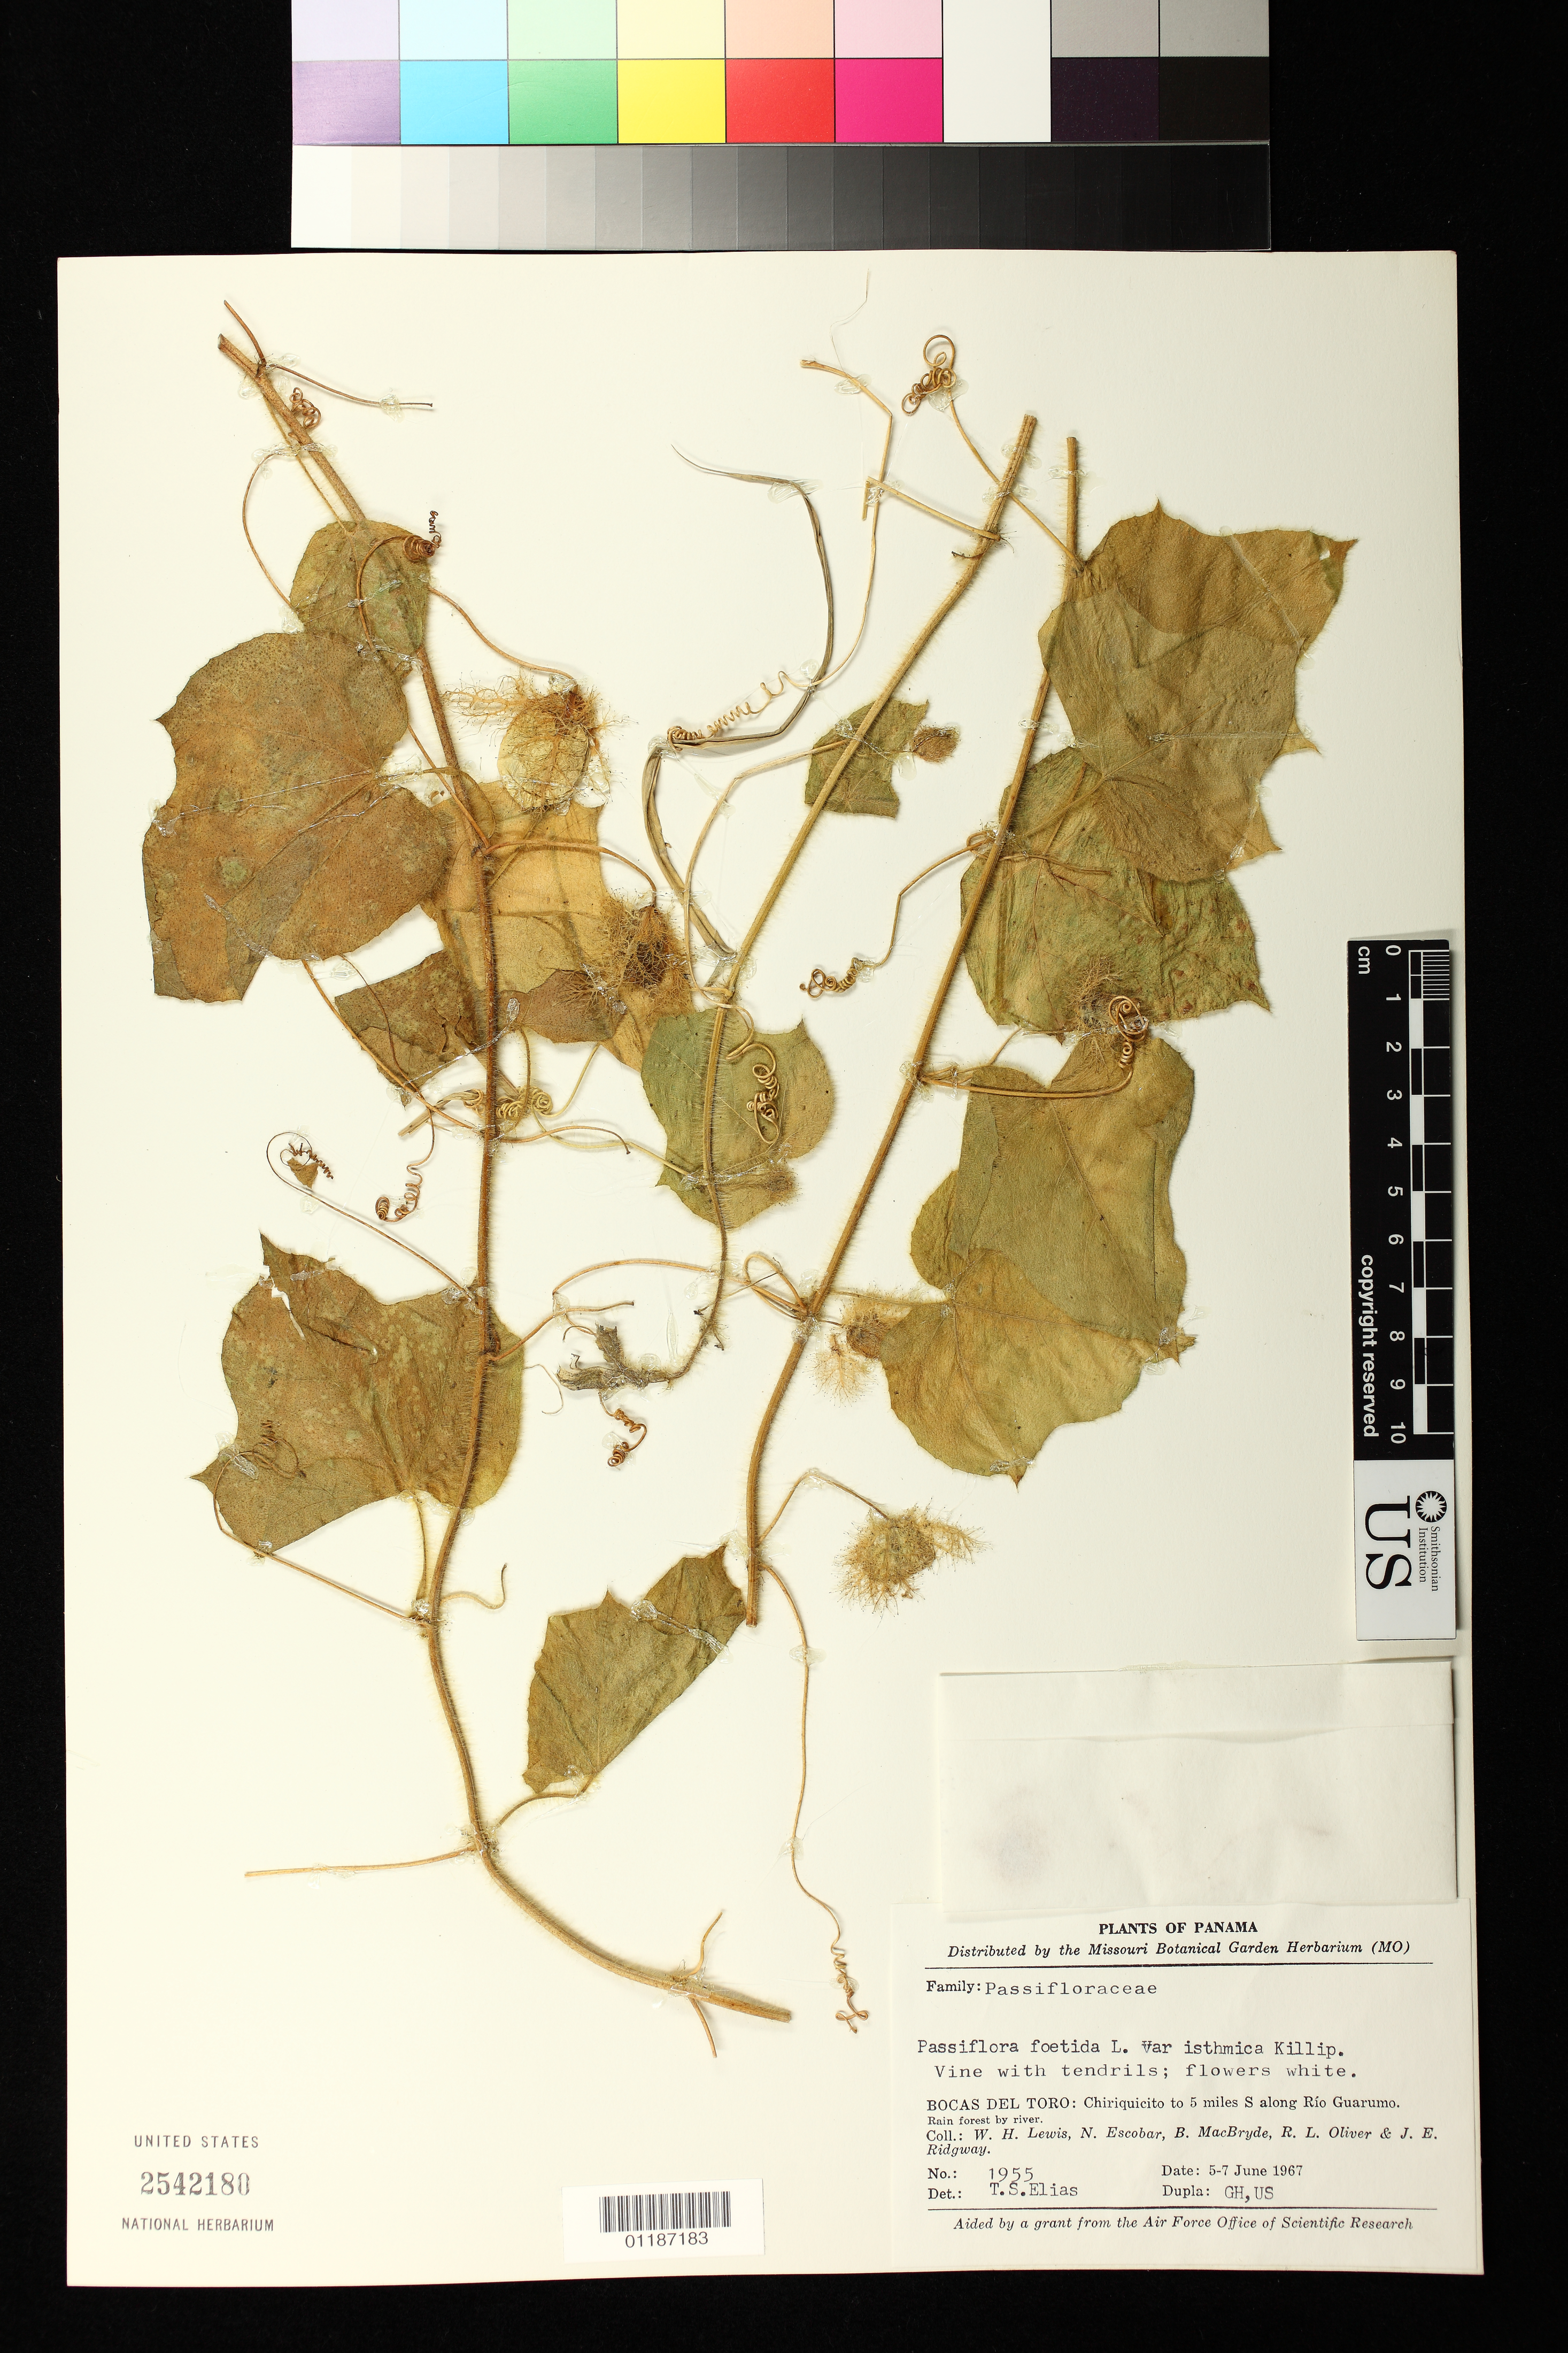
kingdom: Plantae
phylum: Tracheophyta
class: Magnoliopsida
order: Malpighiales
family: Passifloraceae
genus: Passiflora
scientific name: Passiflora foetida var. isthmia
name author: Killip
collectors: W. H. Lewis, N. Escobar, B. MacBryde & R. L. Oliver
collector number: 1955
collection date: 1967-06-05/1967-06-07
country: Panama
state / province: Bocas del Toro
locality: Bocas del Toro, Chiriquicito to 5 miles S along Rio Guarumo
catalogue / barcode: US 2542180